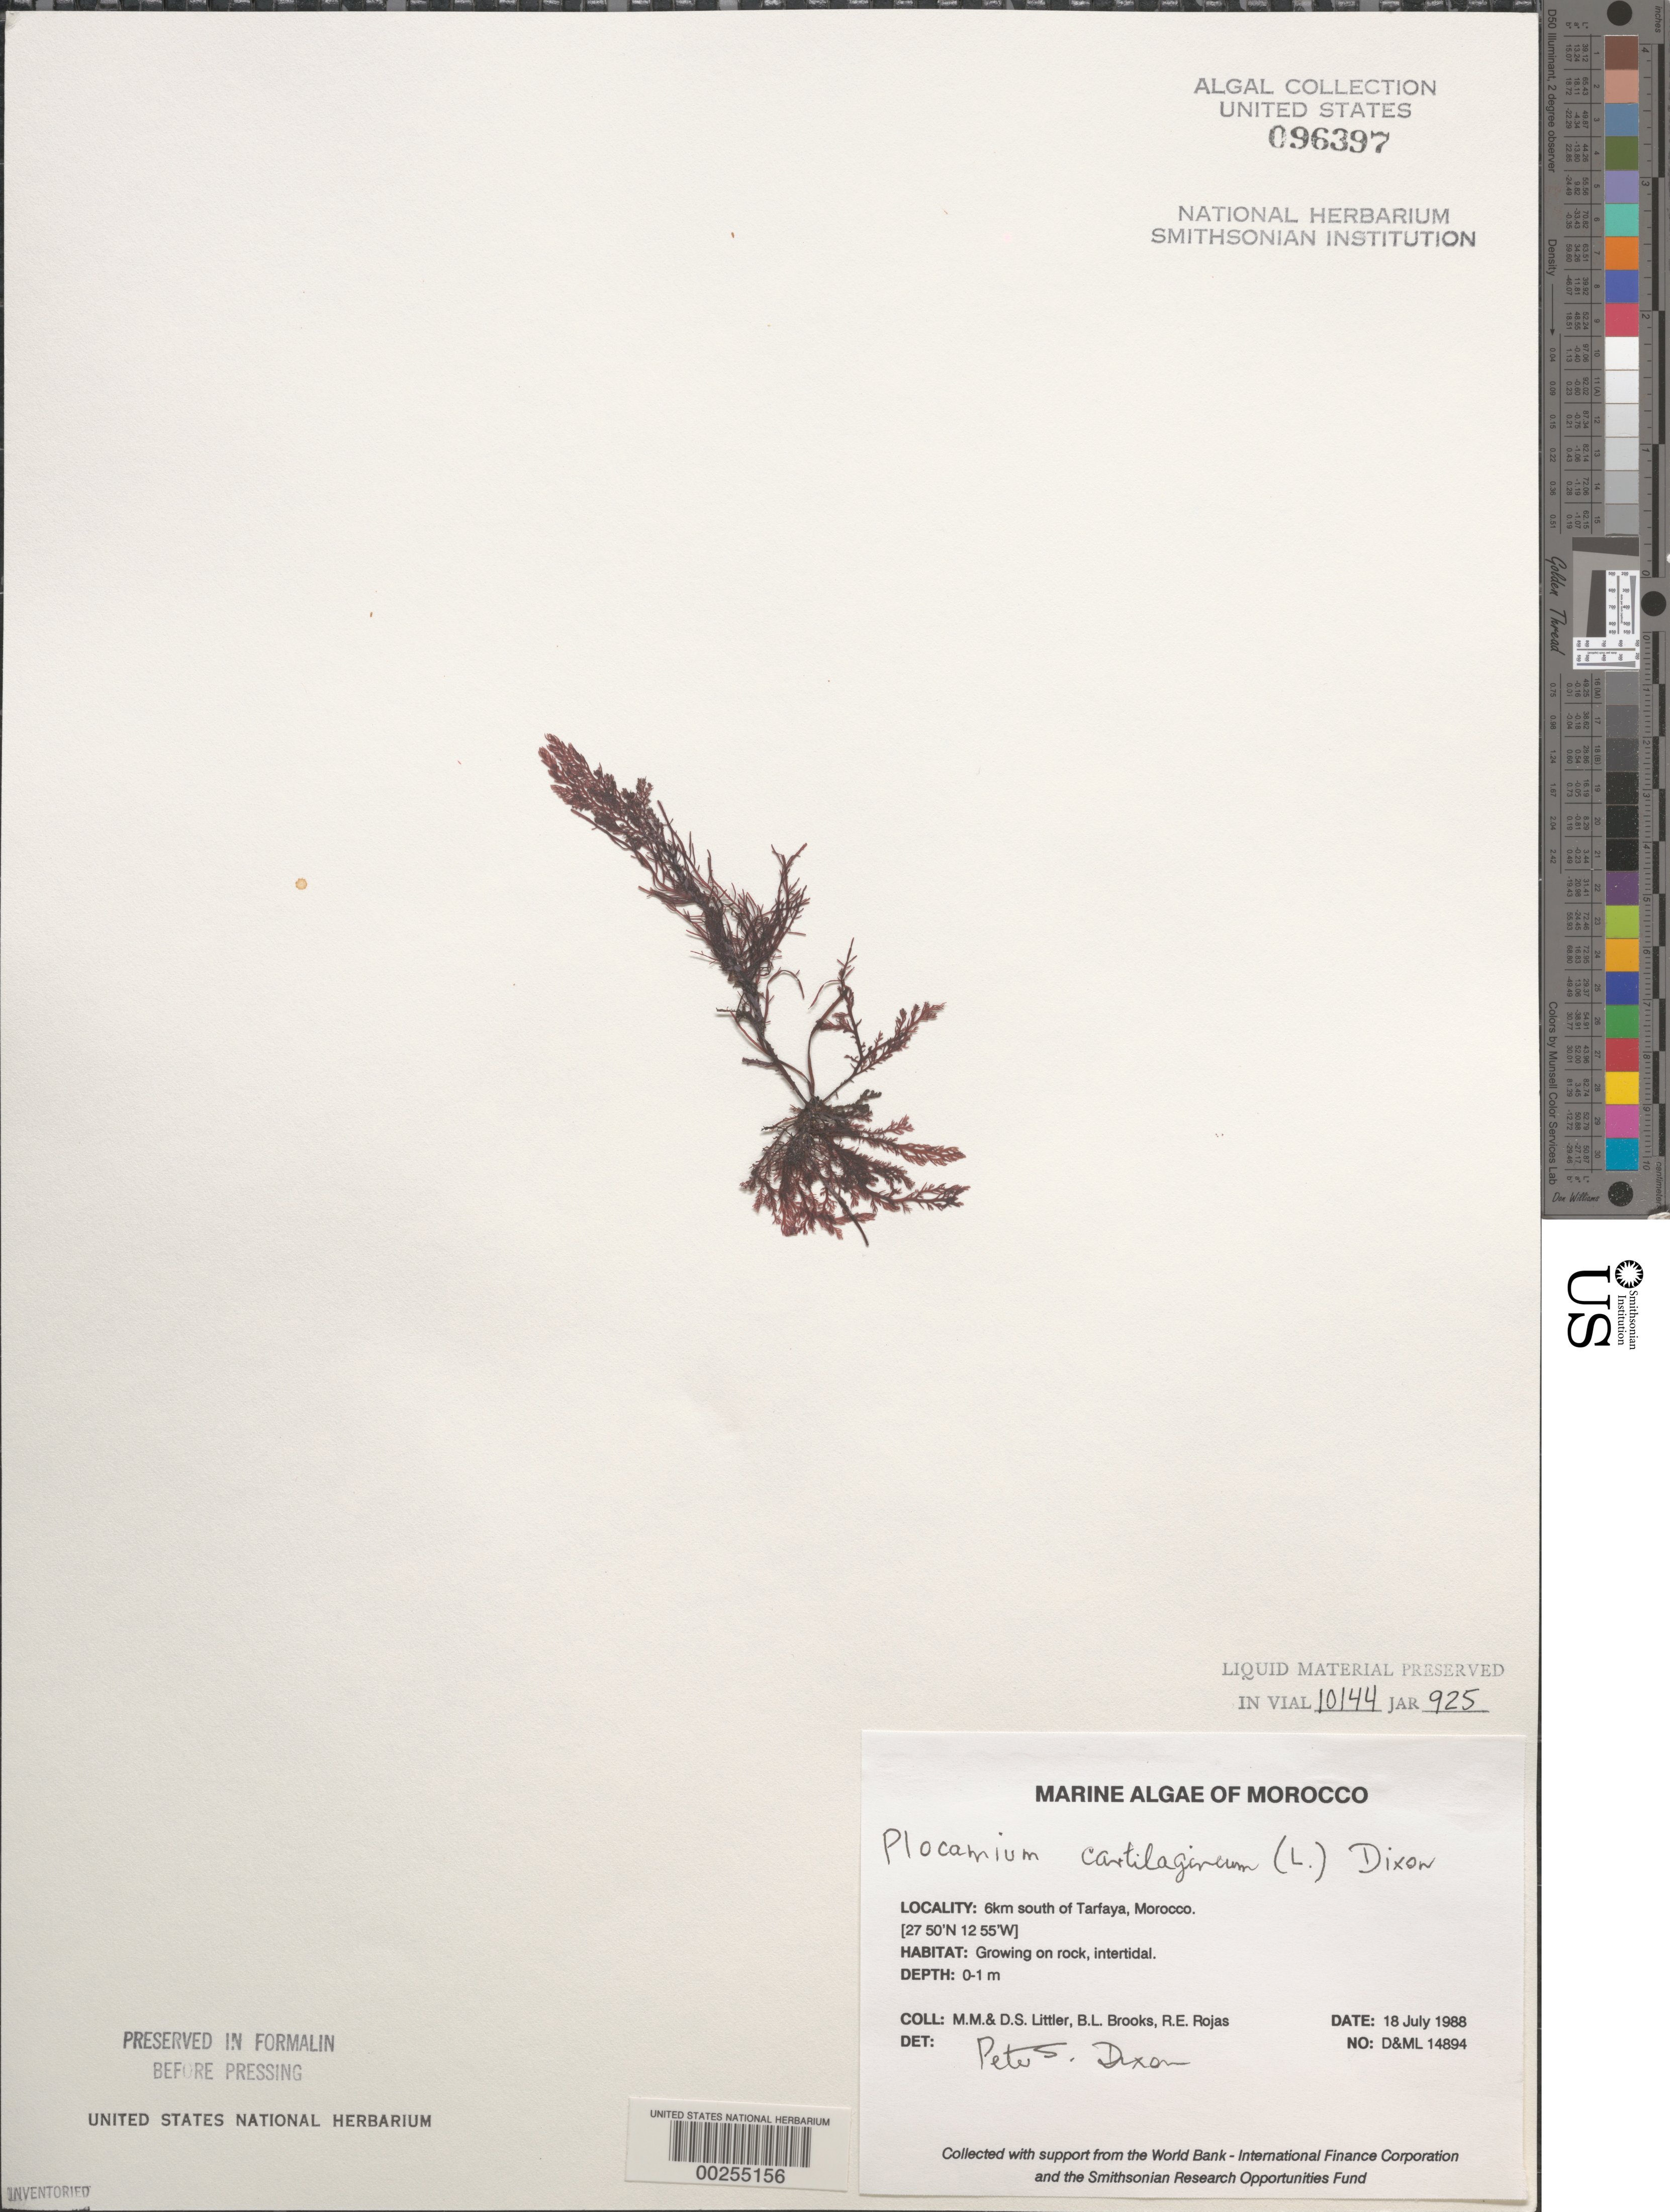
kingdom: Plantae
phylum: Rhodophyta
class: Florideophyceae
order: Plocamiales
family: Plocamiaceae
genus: Plocamium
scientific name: Plocamium cartilagineum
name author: (L.) P.S. Dixon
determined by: Dixon, P. S.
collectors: M. M. Littler, D. S. Littler, B. Brooks & R. Rojas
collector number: D&ML 14894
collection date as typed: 18 Jul 1988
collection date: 1988-07-18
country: Morocco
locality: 6 km south of Tarfaya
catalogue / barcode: US 96397